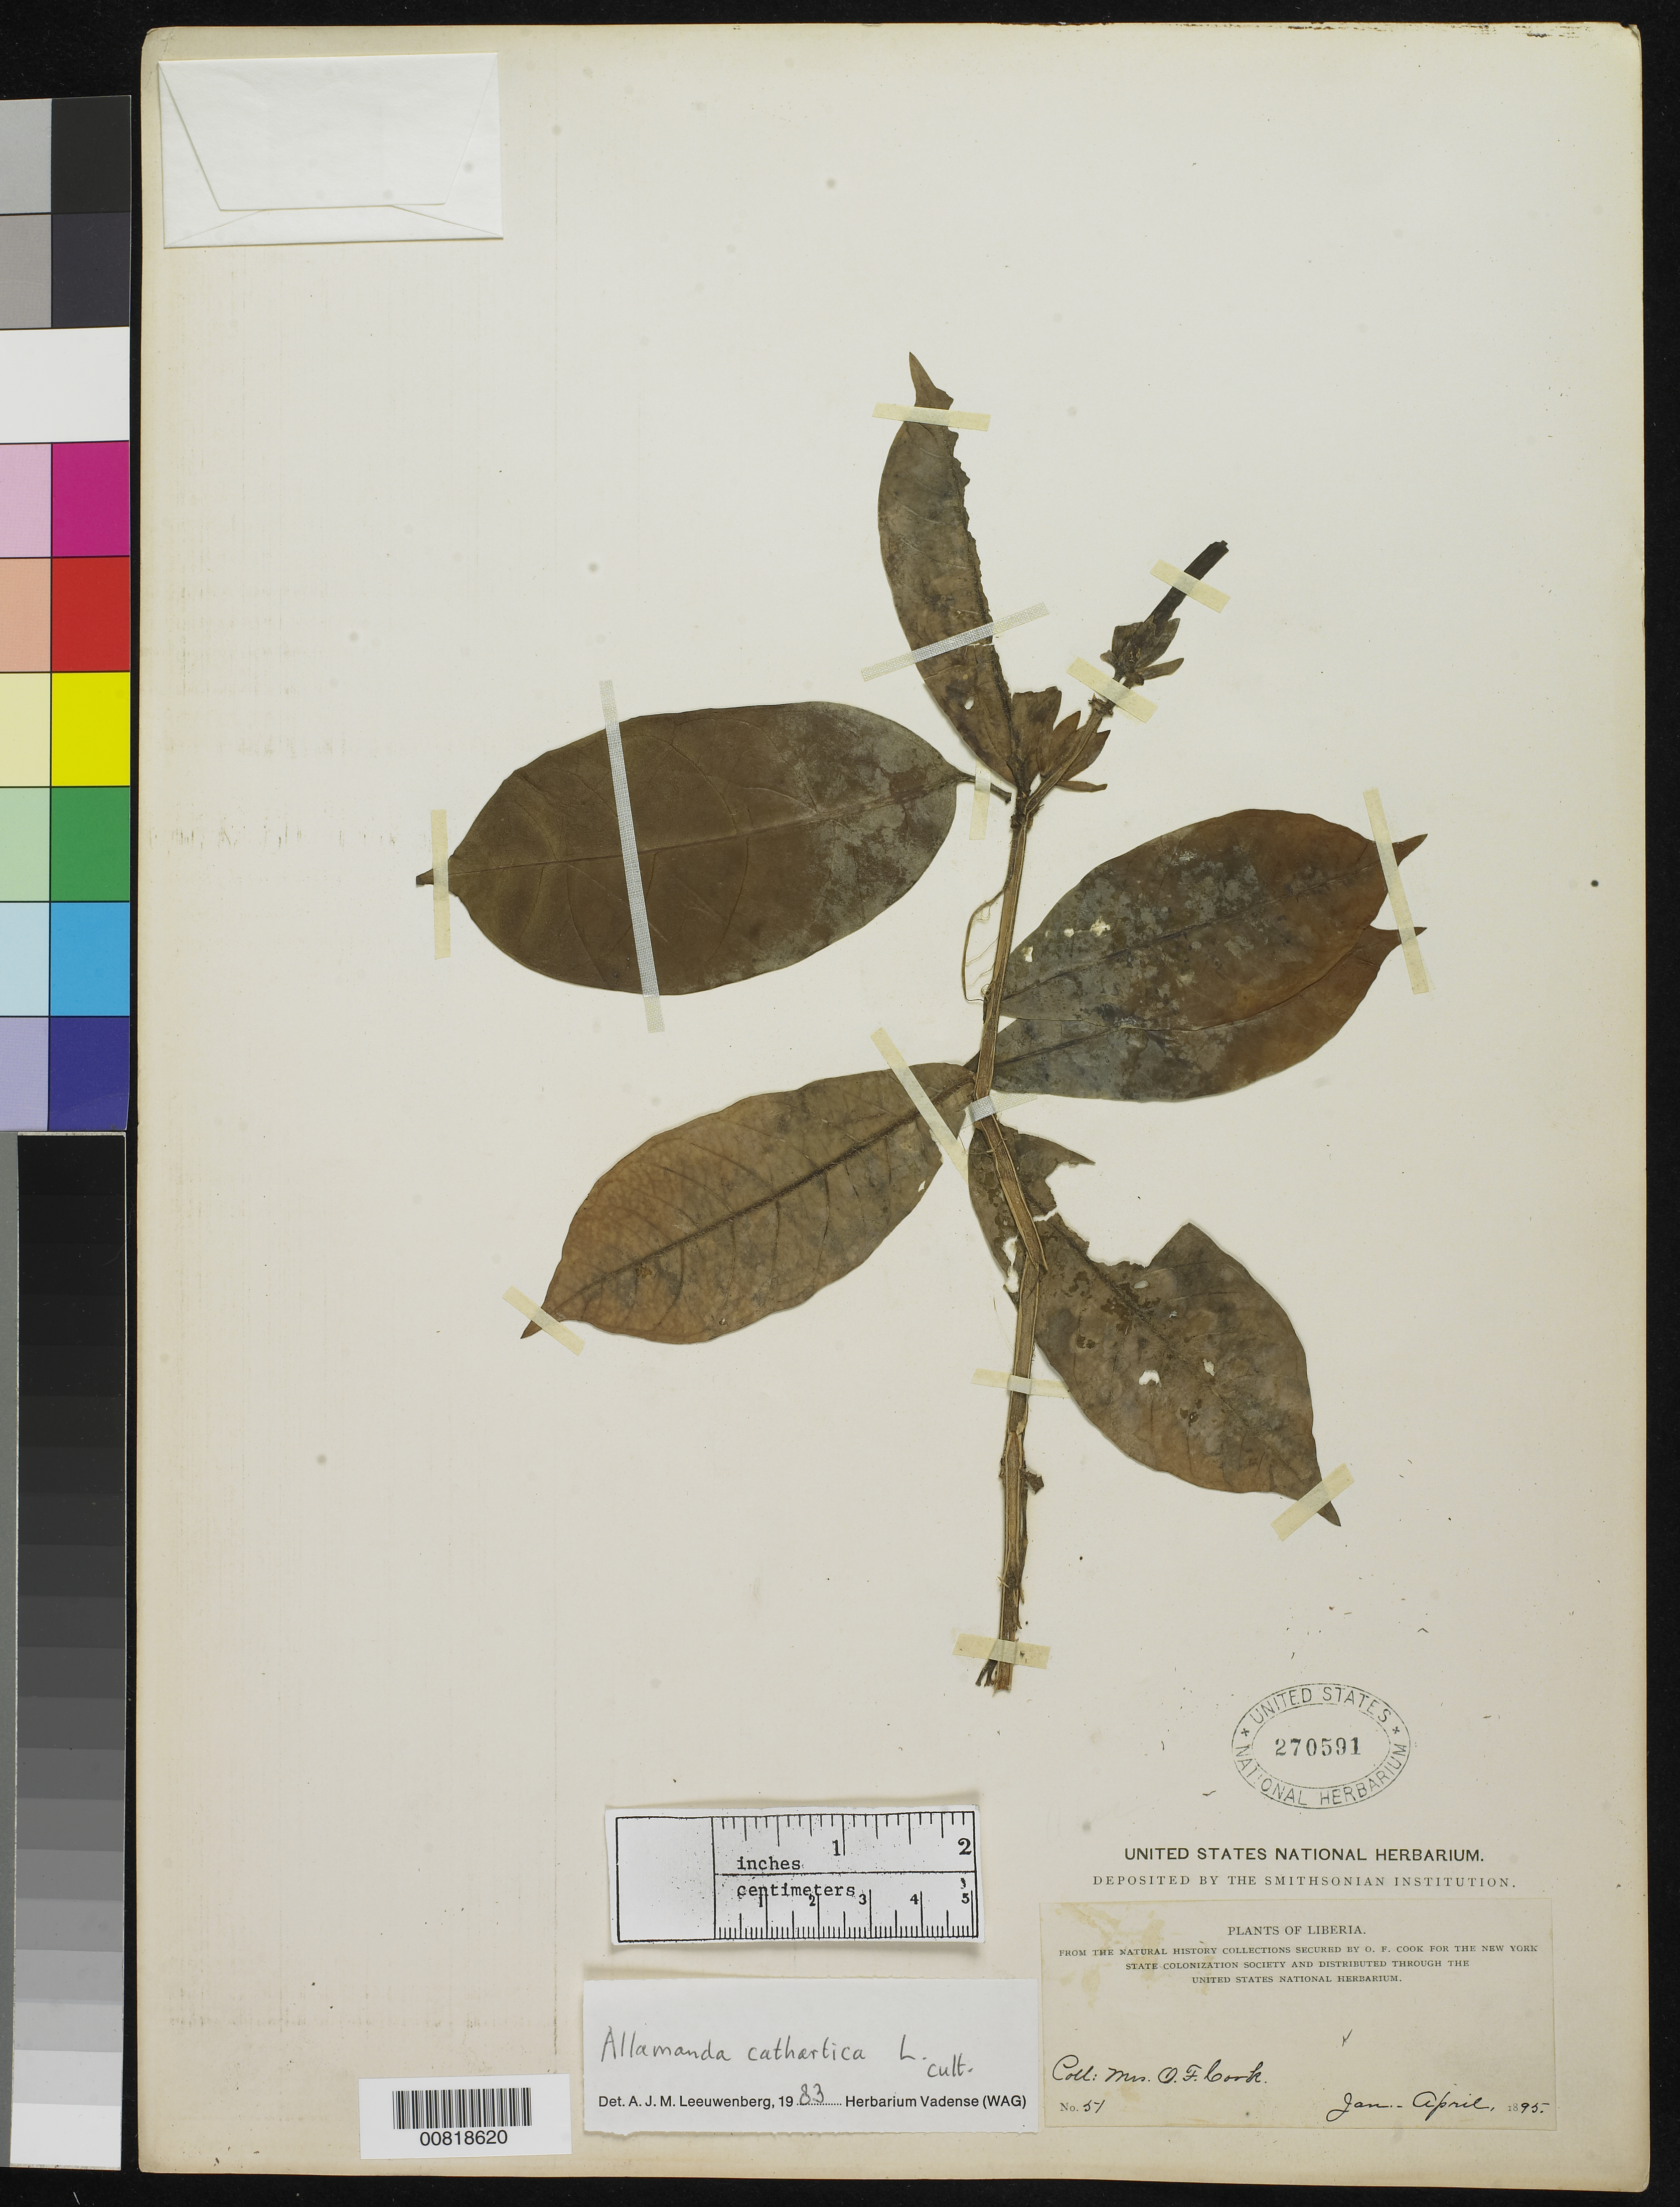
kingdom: Plantae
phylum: Tracheophyta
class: Magnoliopsida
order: Gentianales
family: Apocynaceae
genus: Allamanda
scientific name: Allamanda cathartica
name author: L.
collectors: Alice C. Cook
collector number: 51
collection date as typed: Jan 1895 to -- Apr 1895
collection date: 1895-01/1895-04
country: Liberia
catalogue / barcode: US 270591